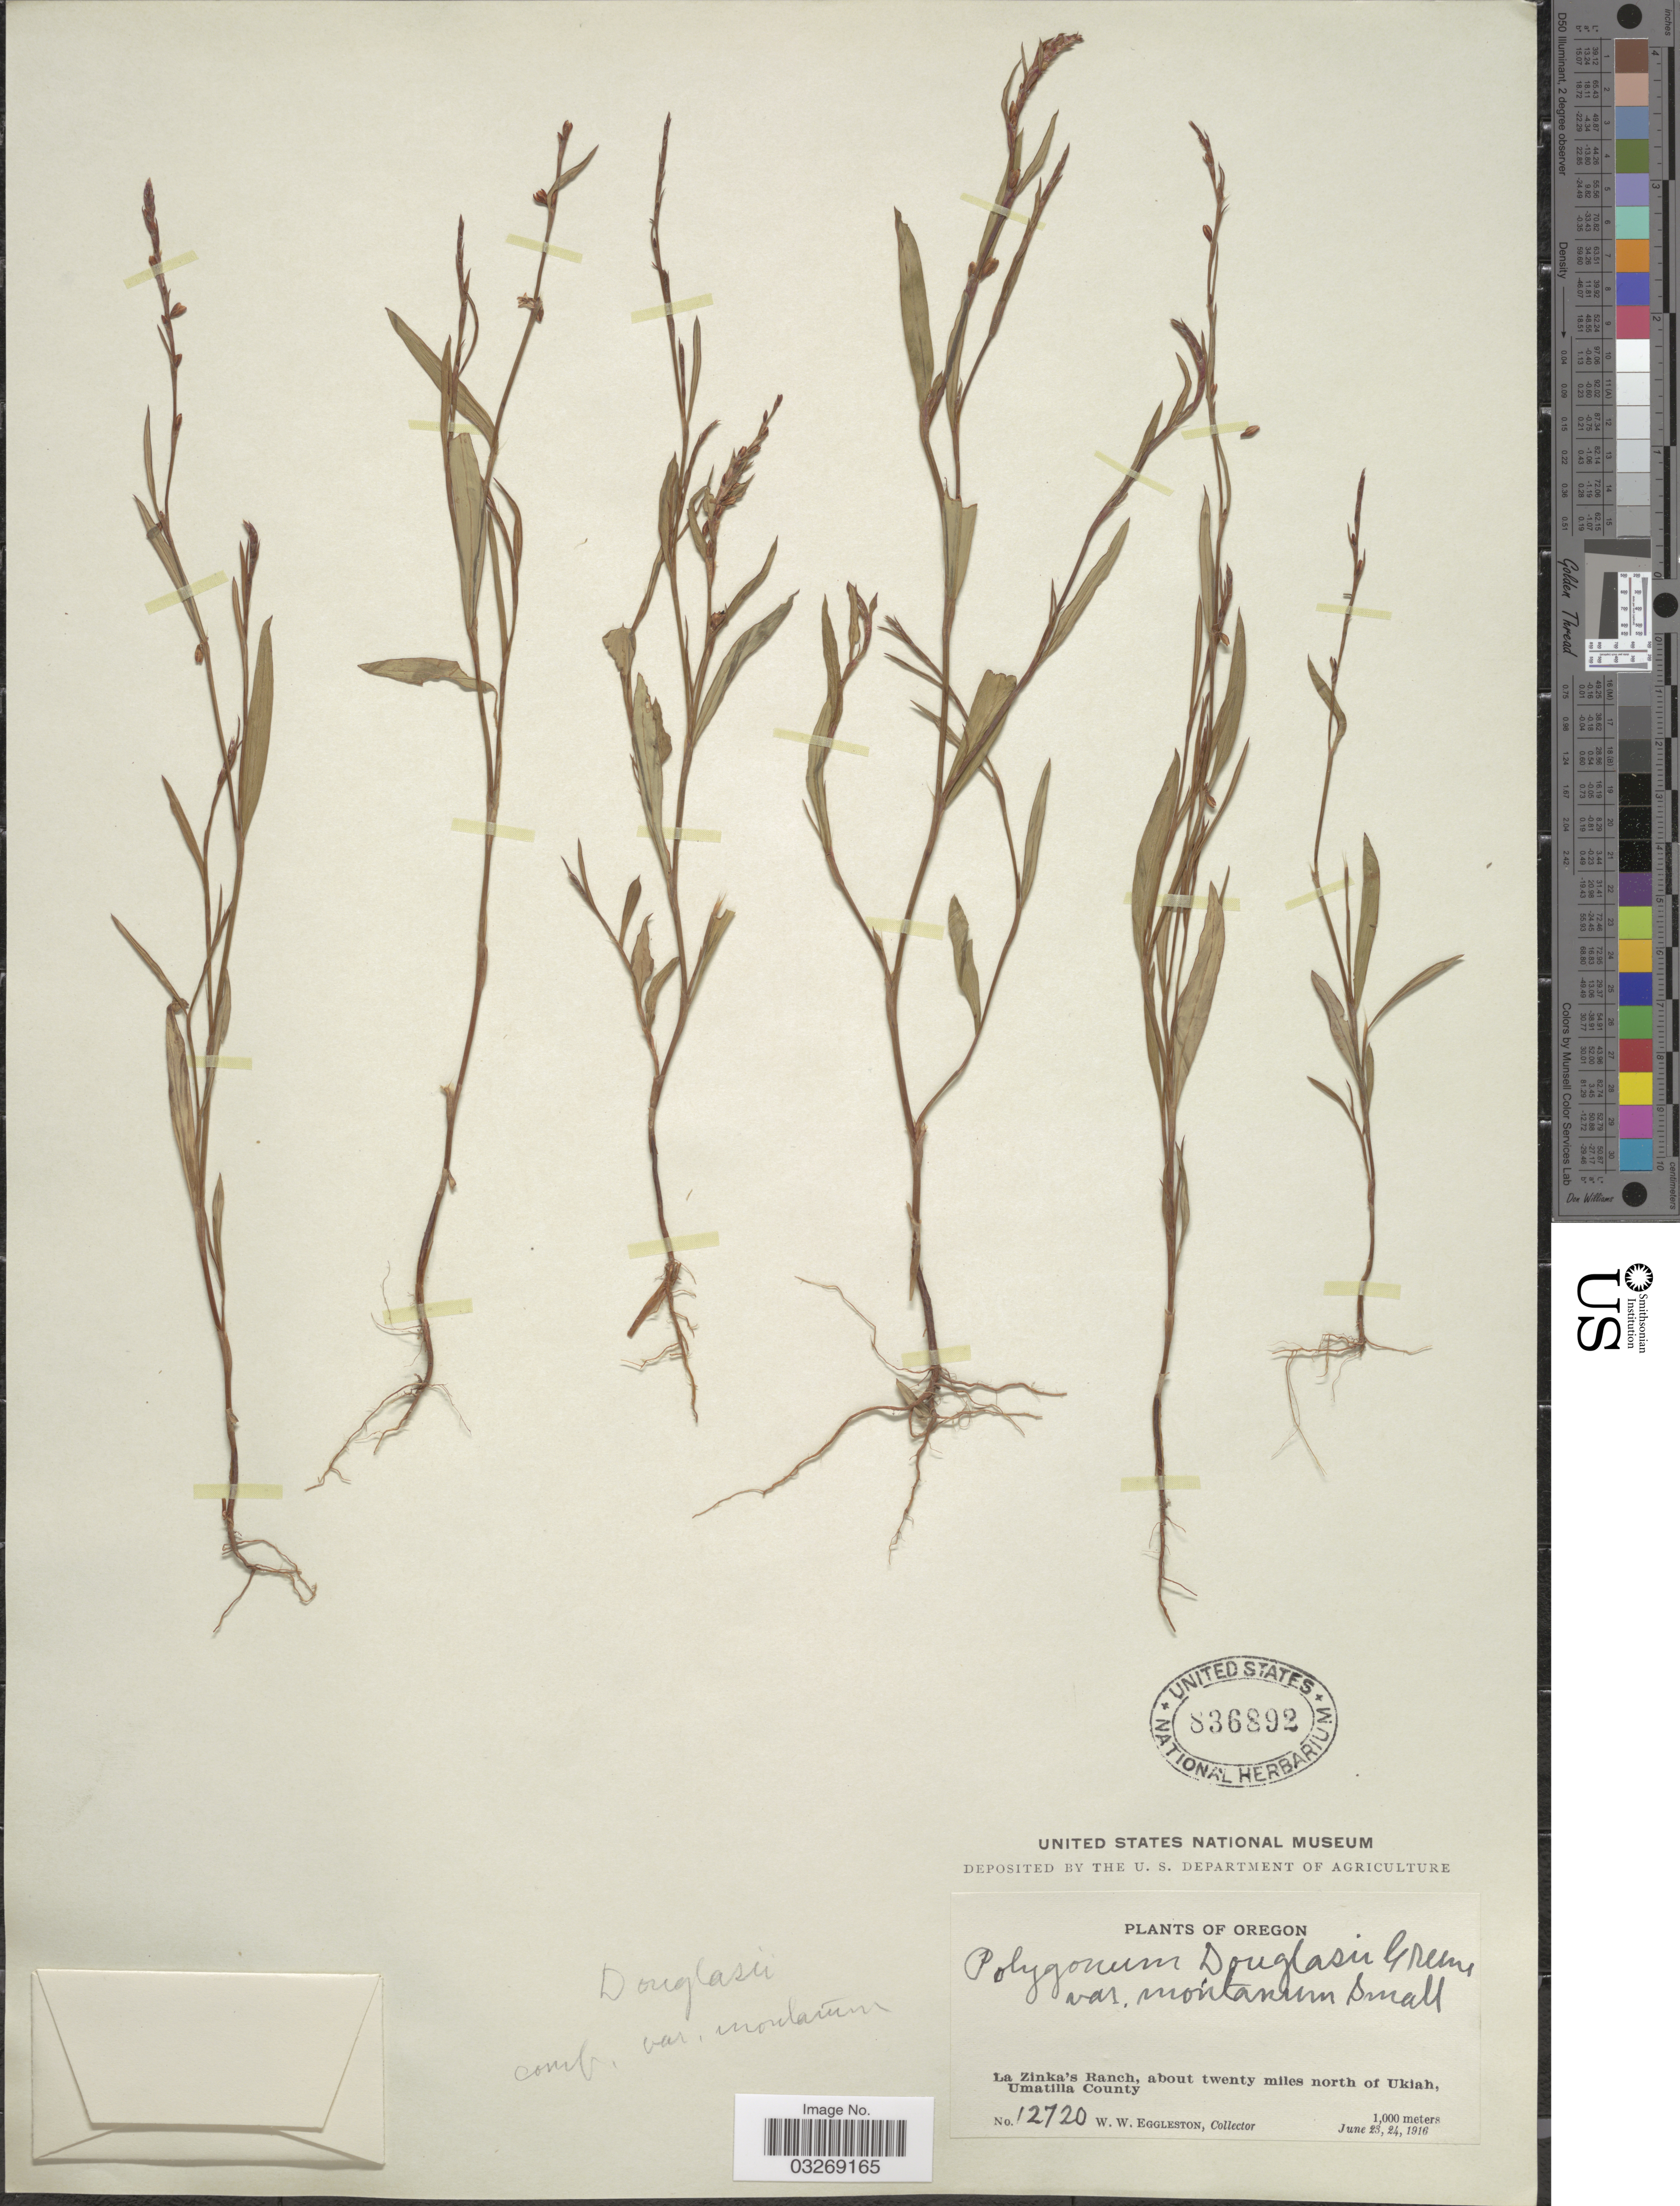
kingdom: Plantae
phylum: Tracheophyta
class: Magnoliopsida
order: Caryophyllales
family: Polygonaceae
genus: Polygonum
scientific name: Polygonum douglasii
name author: Greene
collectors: W. W. Eggleston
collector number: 12720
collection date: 1916-06-23/1916-06-24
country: United States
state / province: Oregon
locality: La Zinka's Ranch, about twenty miles north of Ukiah, Umatilla County.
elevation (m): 1000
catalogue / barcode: US 836892